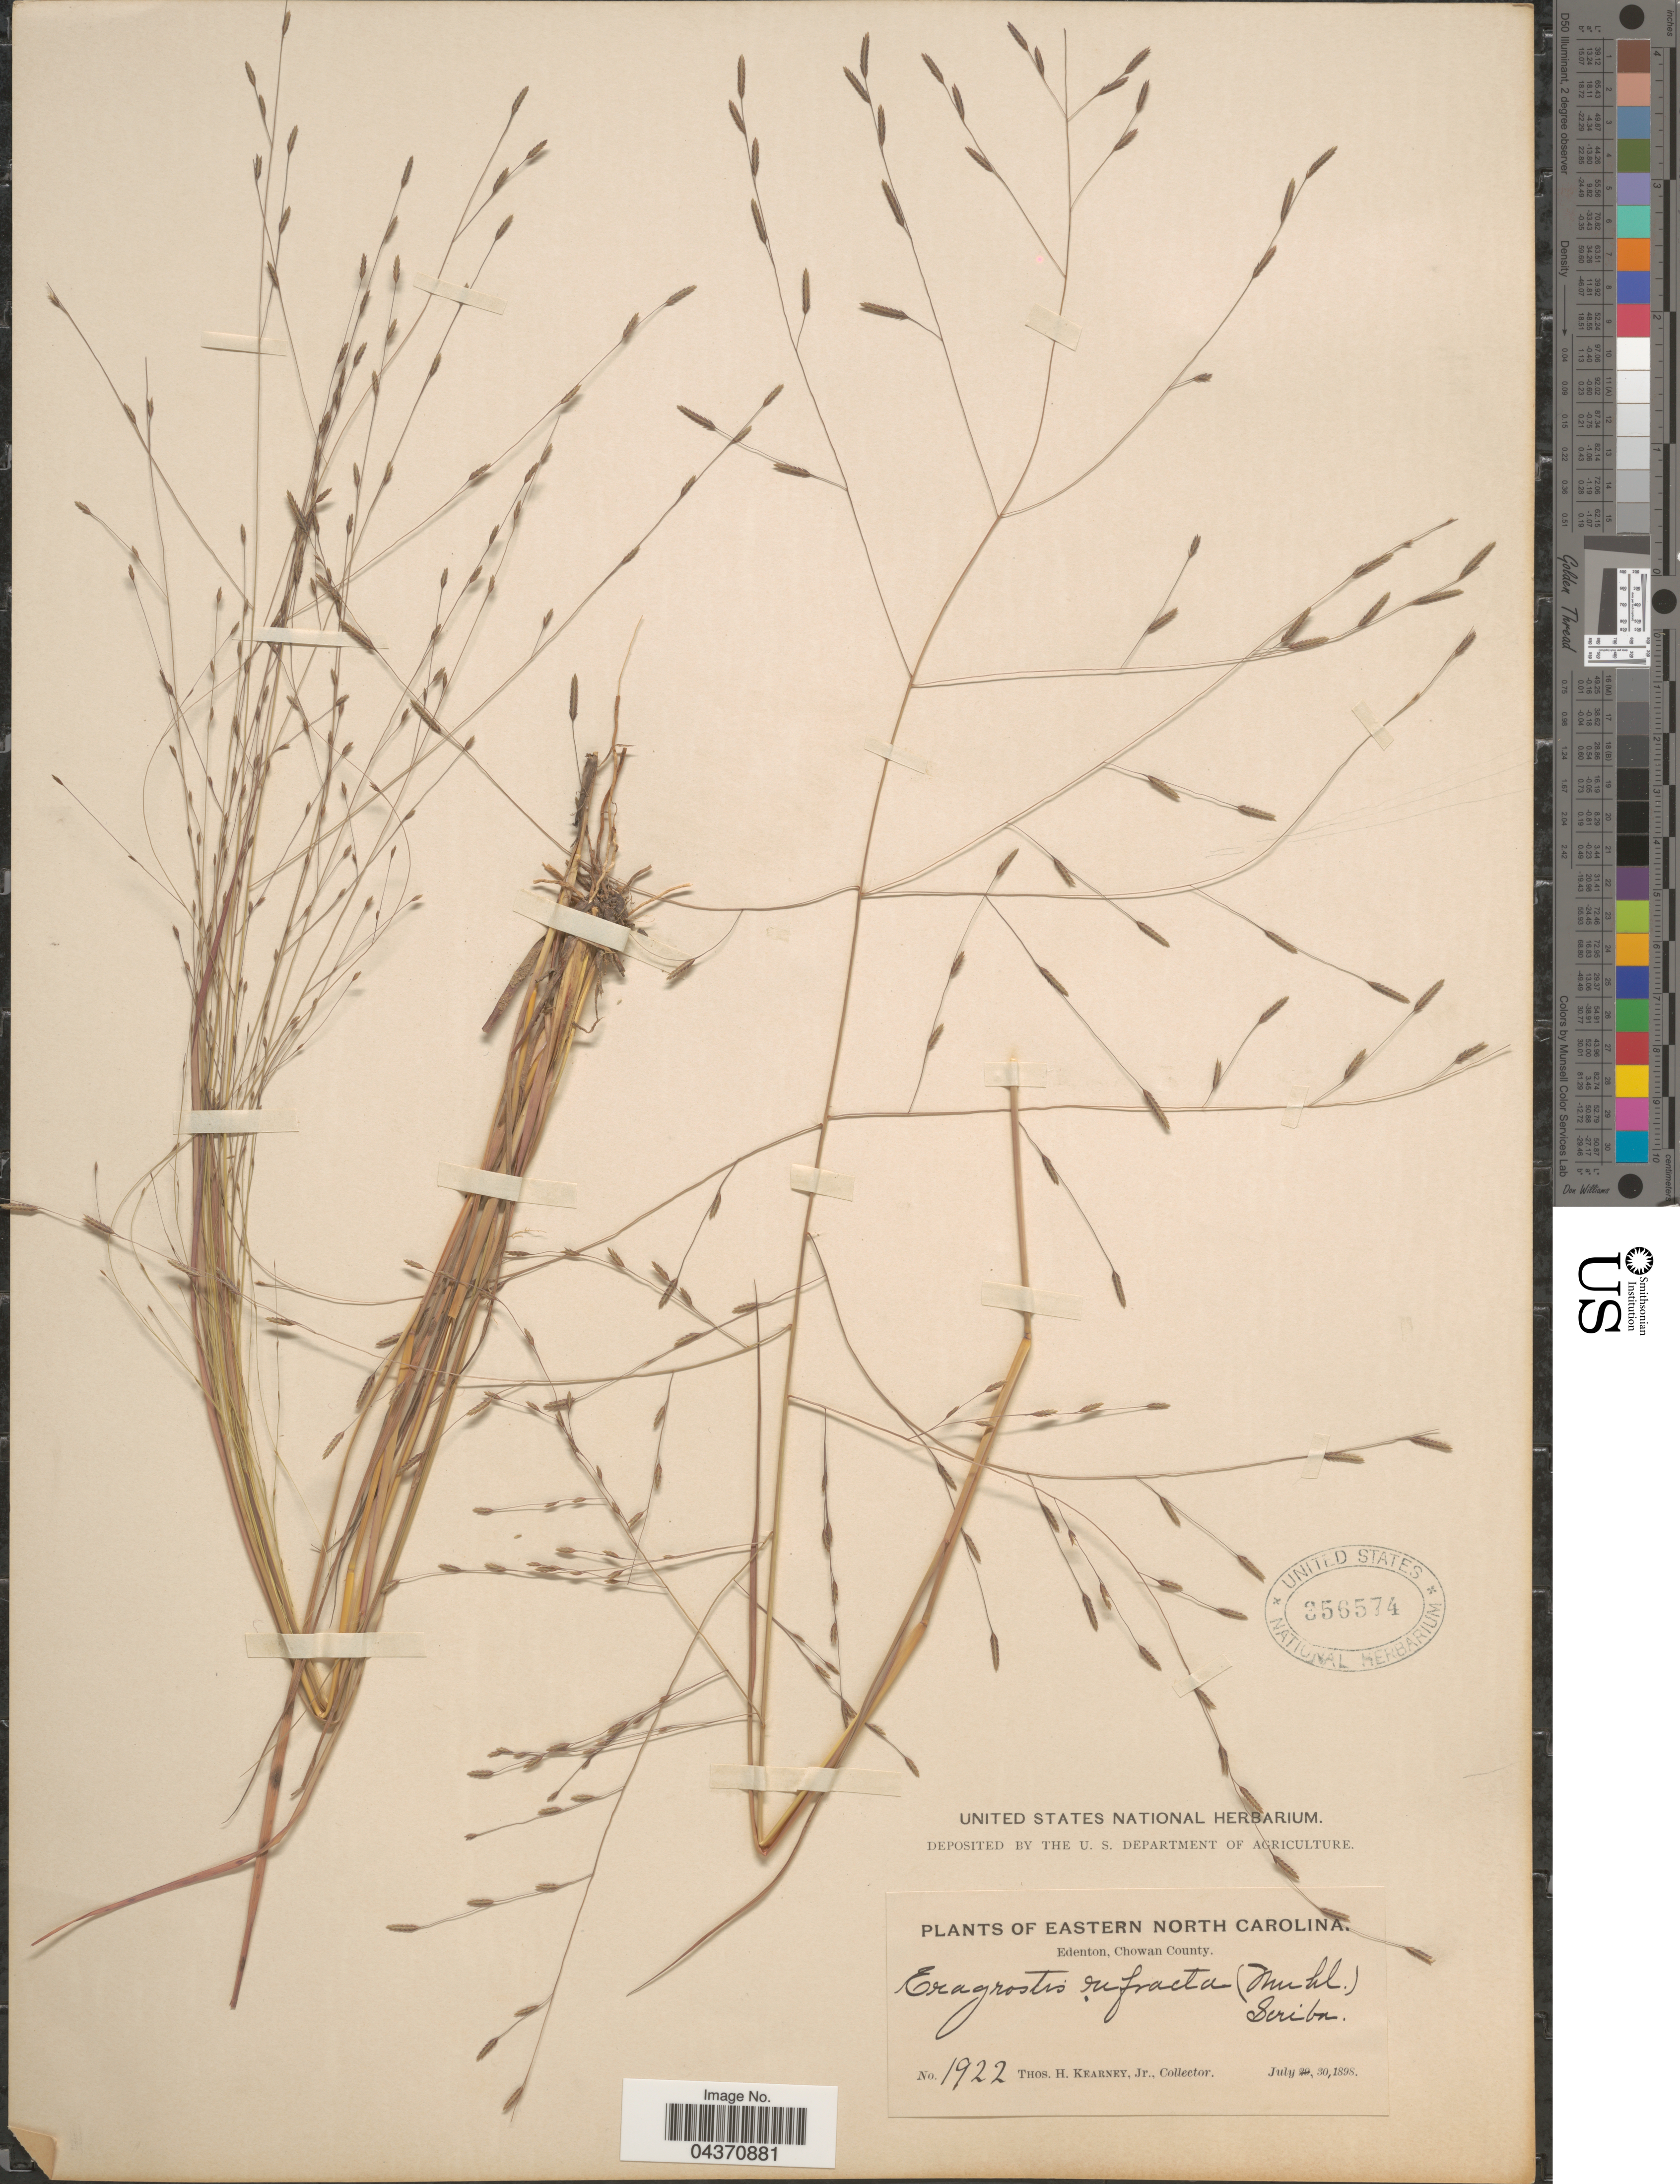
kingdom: Plantae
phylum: Tracheophyta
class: Liliopsida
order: Poales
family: Poaceae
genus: Eragrostis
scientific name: Eragrostis refracta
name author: (Muhl.) Scribn.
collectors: T. H. Kearney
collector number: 1922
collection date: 1898-07-30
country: United States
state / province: North Carolina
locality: Eastern North Carolina. Edenton, Chowan County.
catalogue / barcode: US 356574